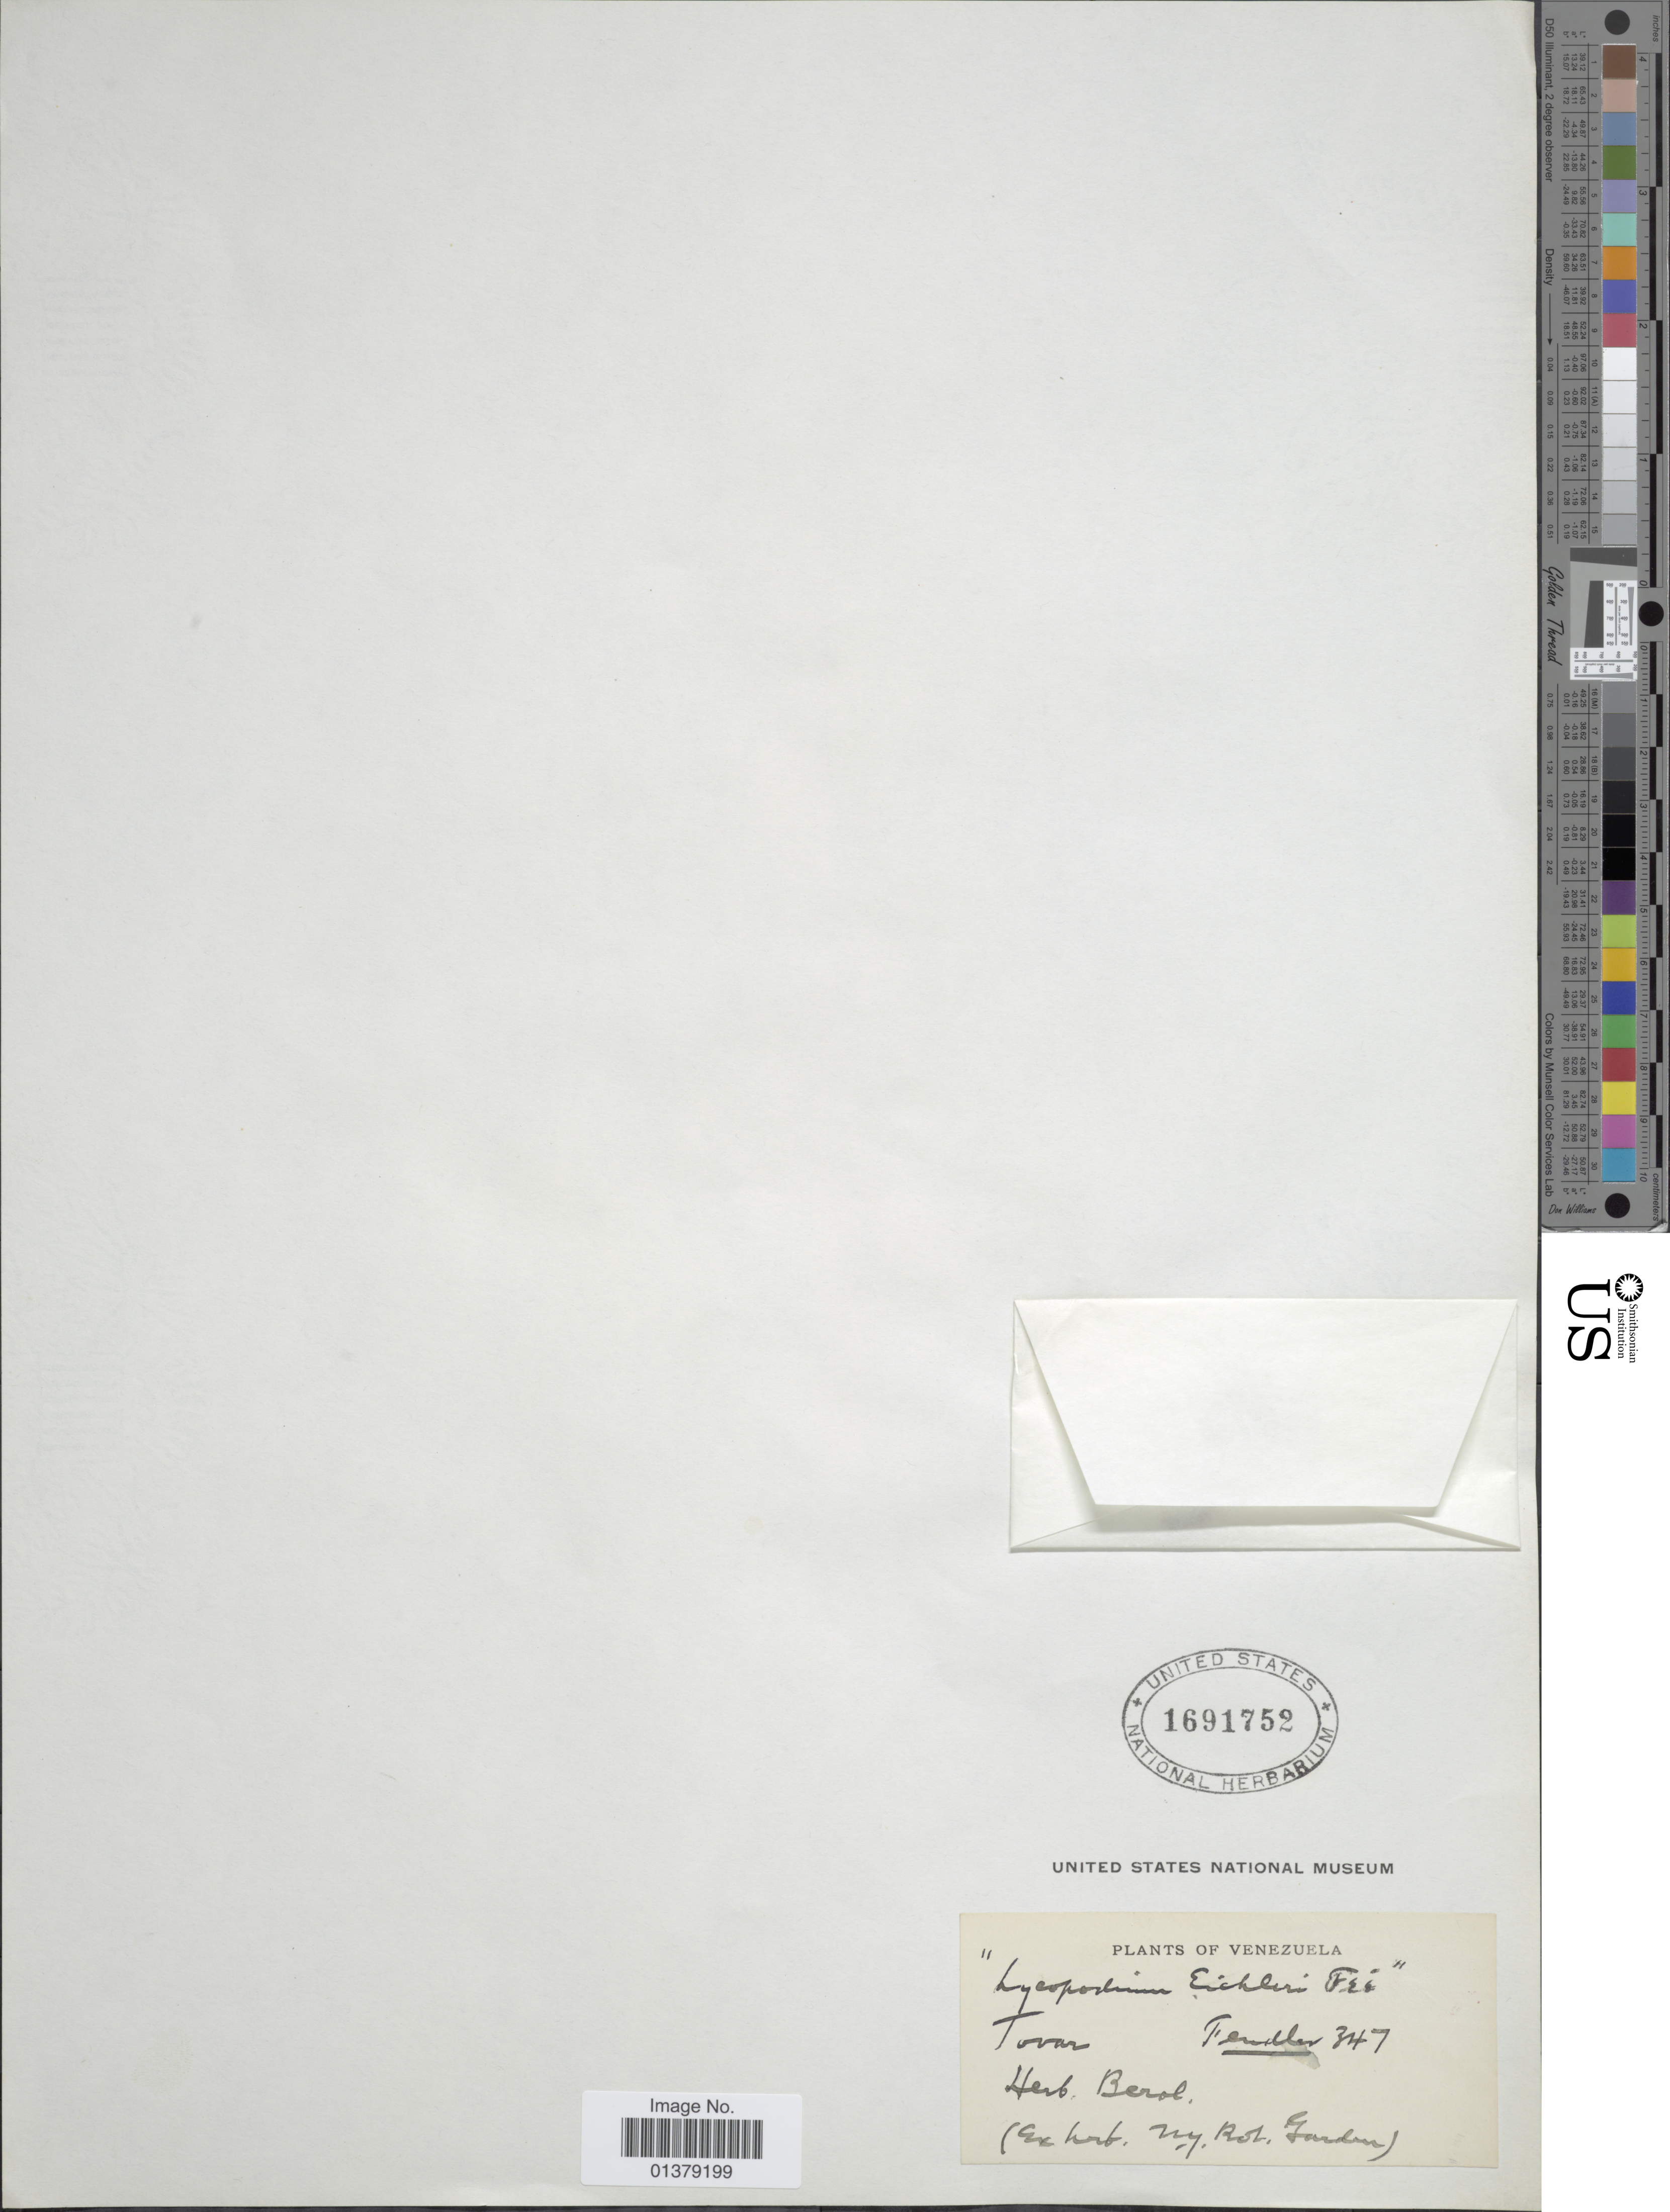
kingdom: Plantae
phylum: Tracheophyta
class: Lycopodiopsida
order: Lycopodiales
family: Lycopodiaceae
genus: Palhinhaea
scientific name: Palhinhaea curvata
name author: (Sw.) Holub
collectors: -. Fendler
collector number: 347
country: Venezuela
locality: Tovar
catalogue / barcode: US 1691752